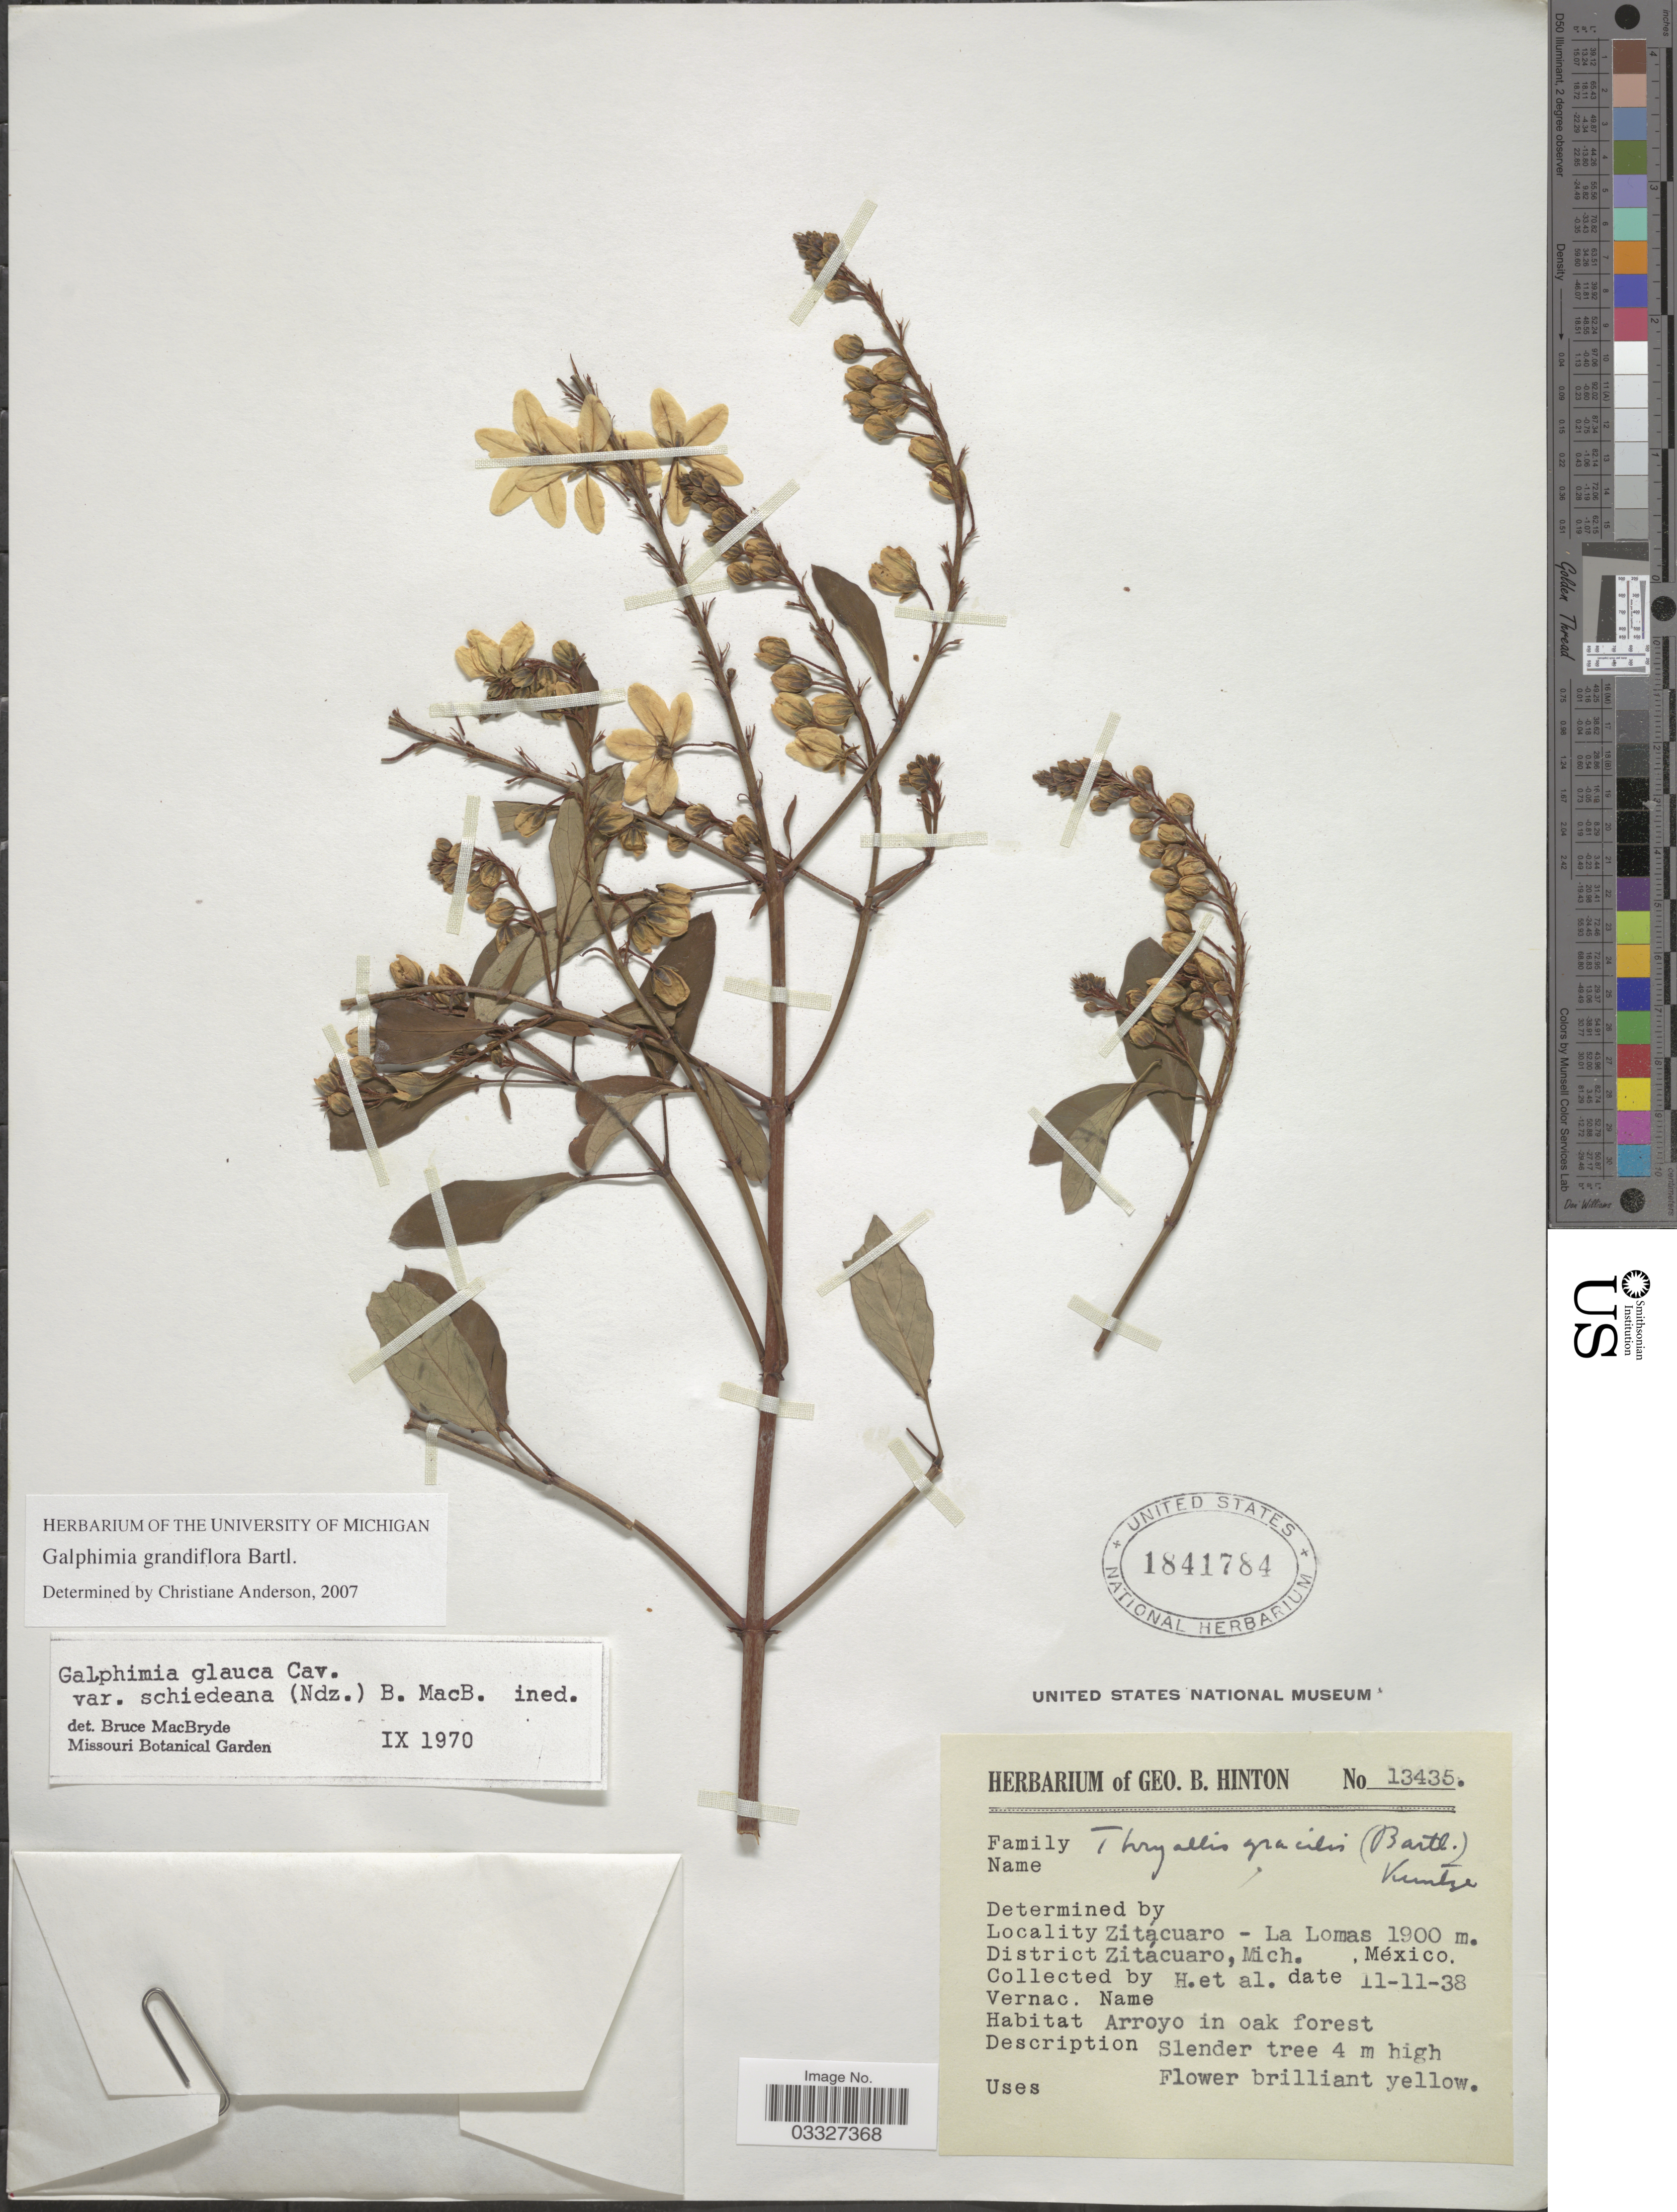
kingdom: Plantae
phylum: Tracheophyta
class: Magnoliopsida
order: Malpighiales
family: Malpighiaceae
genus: Galphimia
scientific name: Galphimia grandiflora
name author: Bartl.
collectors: G. B. Hinton & et al.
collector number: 13435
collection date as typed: Transcribed d/m/y: 11/11/38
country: Mexico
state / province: Michoacán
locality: Zitácuaro - La Lomas. District Zitácuaro.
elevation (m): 1900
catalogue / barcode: US 1841784